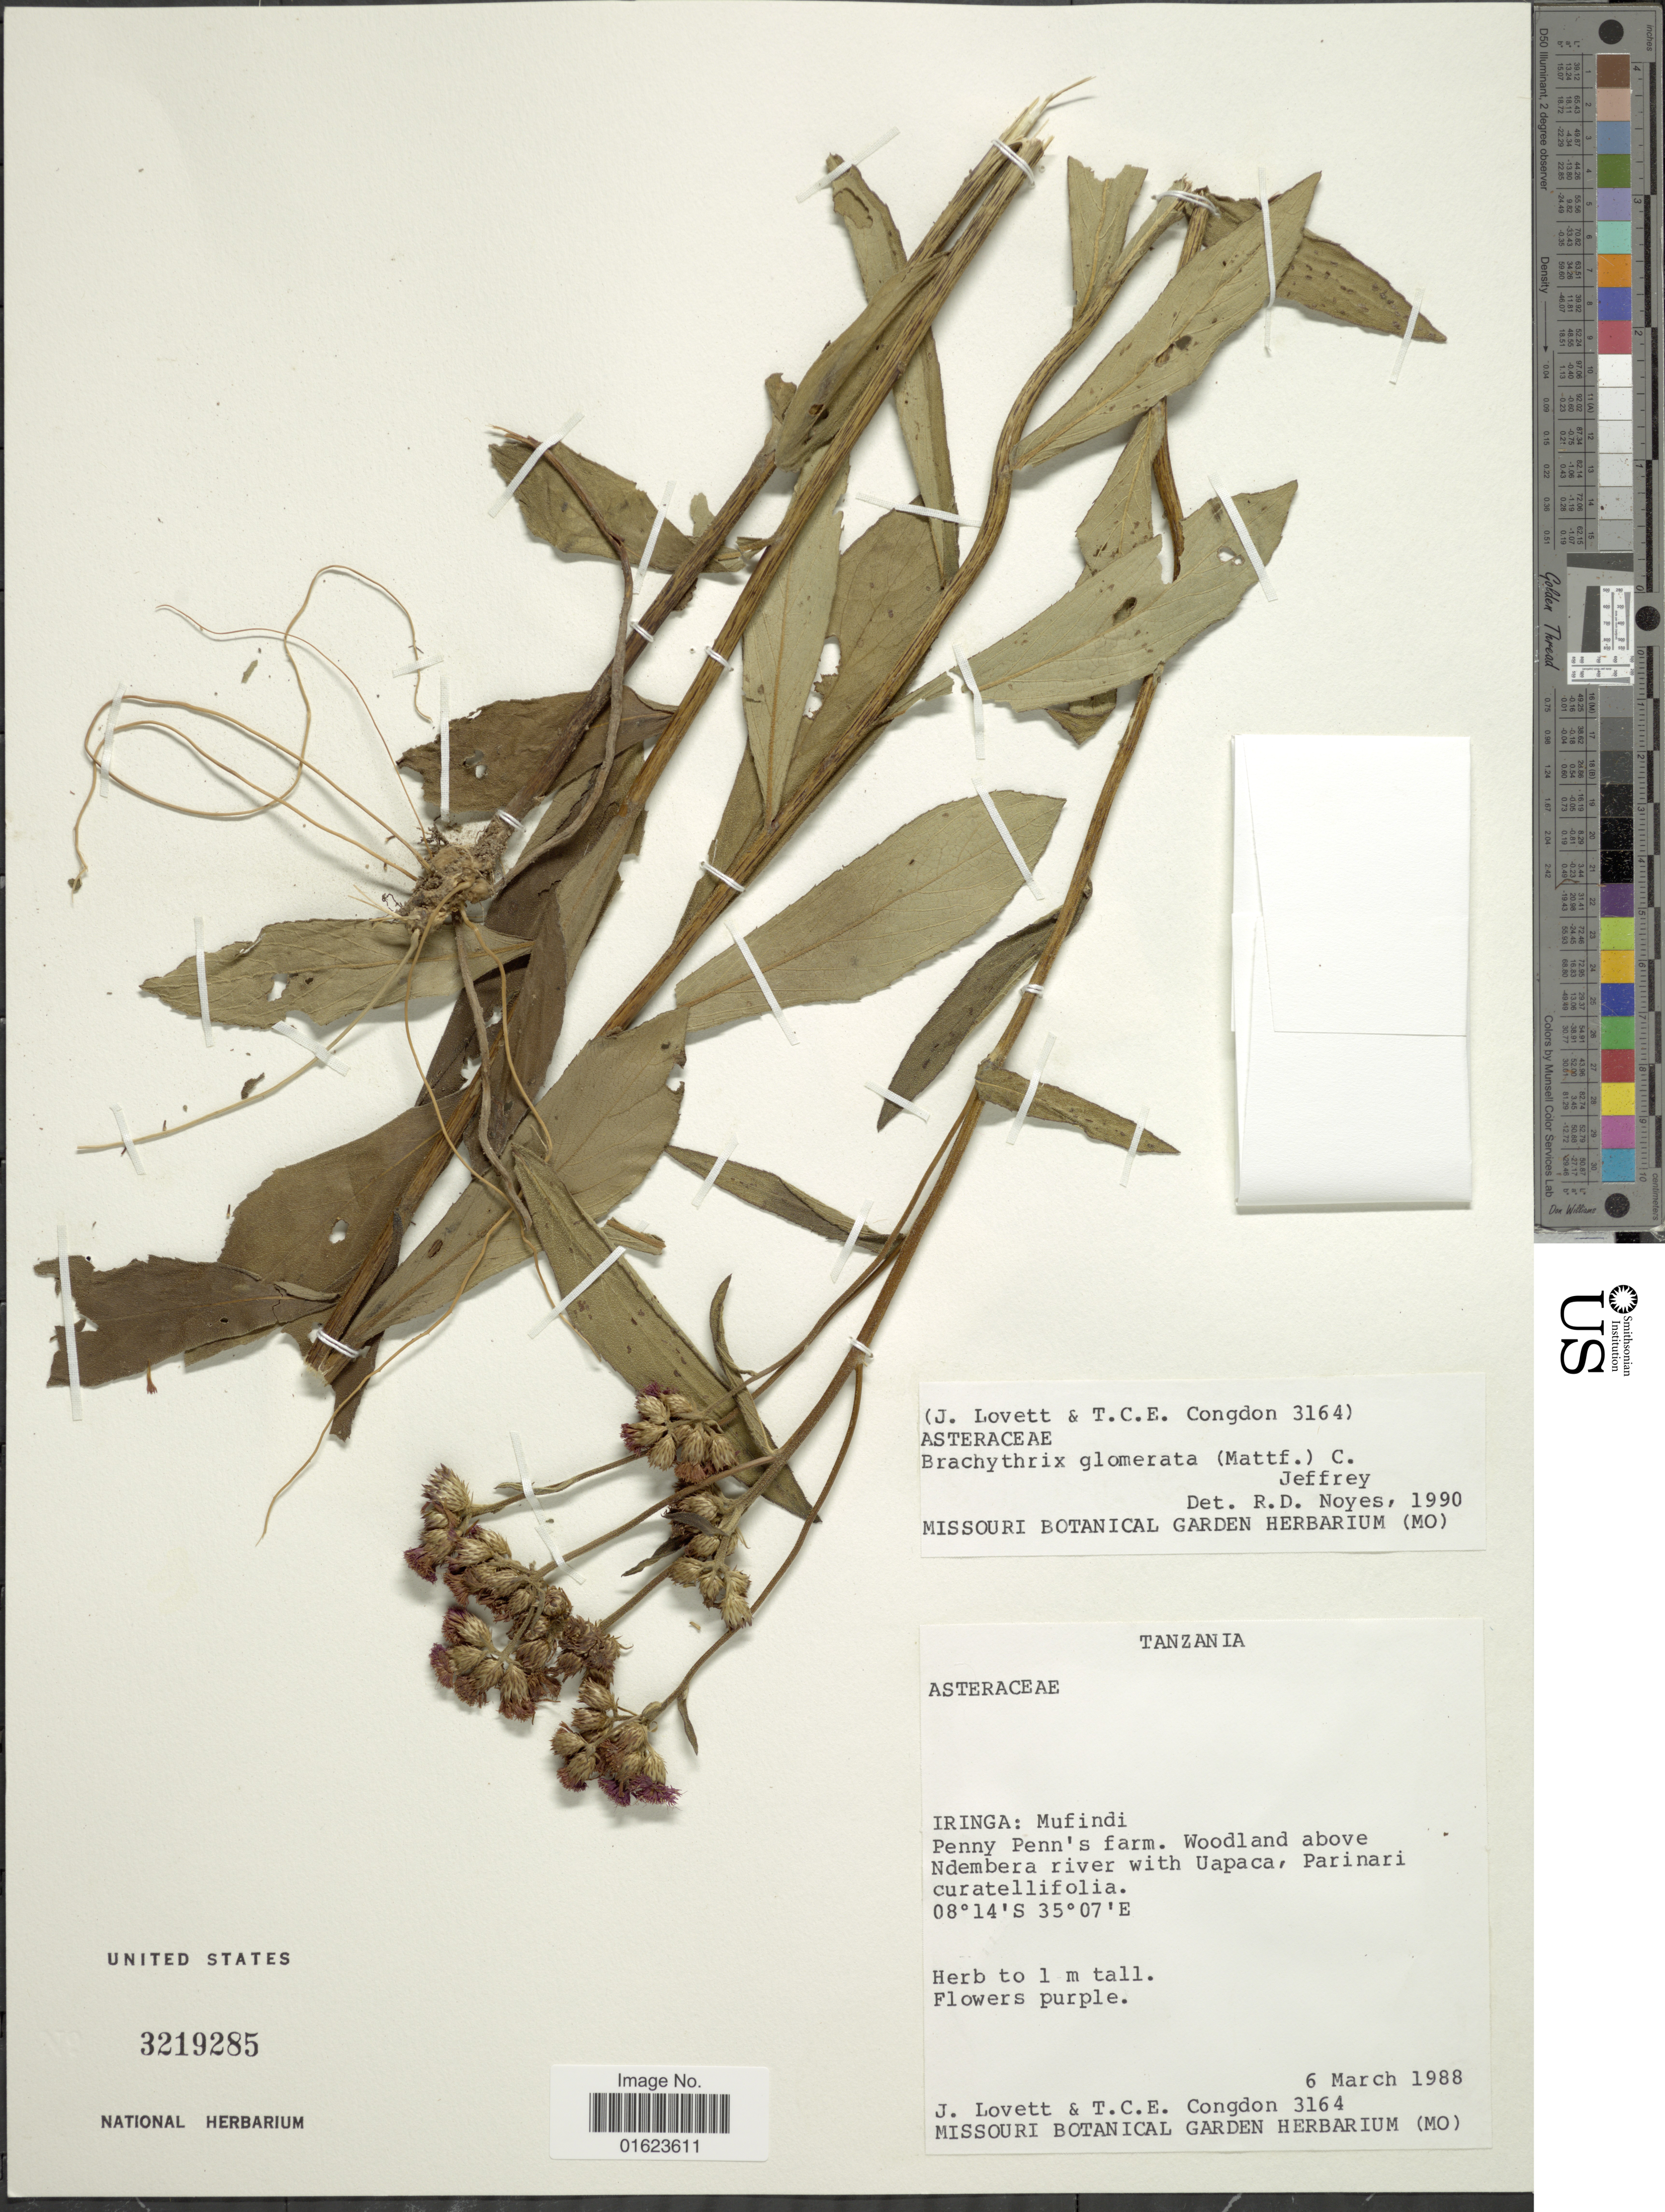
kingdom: Plantae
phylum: Tracheophyta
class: Magnoliopsida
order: Asterales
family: Asteraceae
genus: Brachythrix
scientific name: Brachythrix glomerata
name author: (Mattf.) C. Jeffrey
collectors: J. Lovett & T. Congdon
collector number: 3164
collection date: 1988-03-06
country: Tanzania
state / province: Iringa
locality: Tanzania. Iringa: Mufindi. Penny Penn's farm. Woodland above Ndembera river.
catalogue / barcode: US 3219285